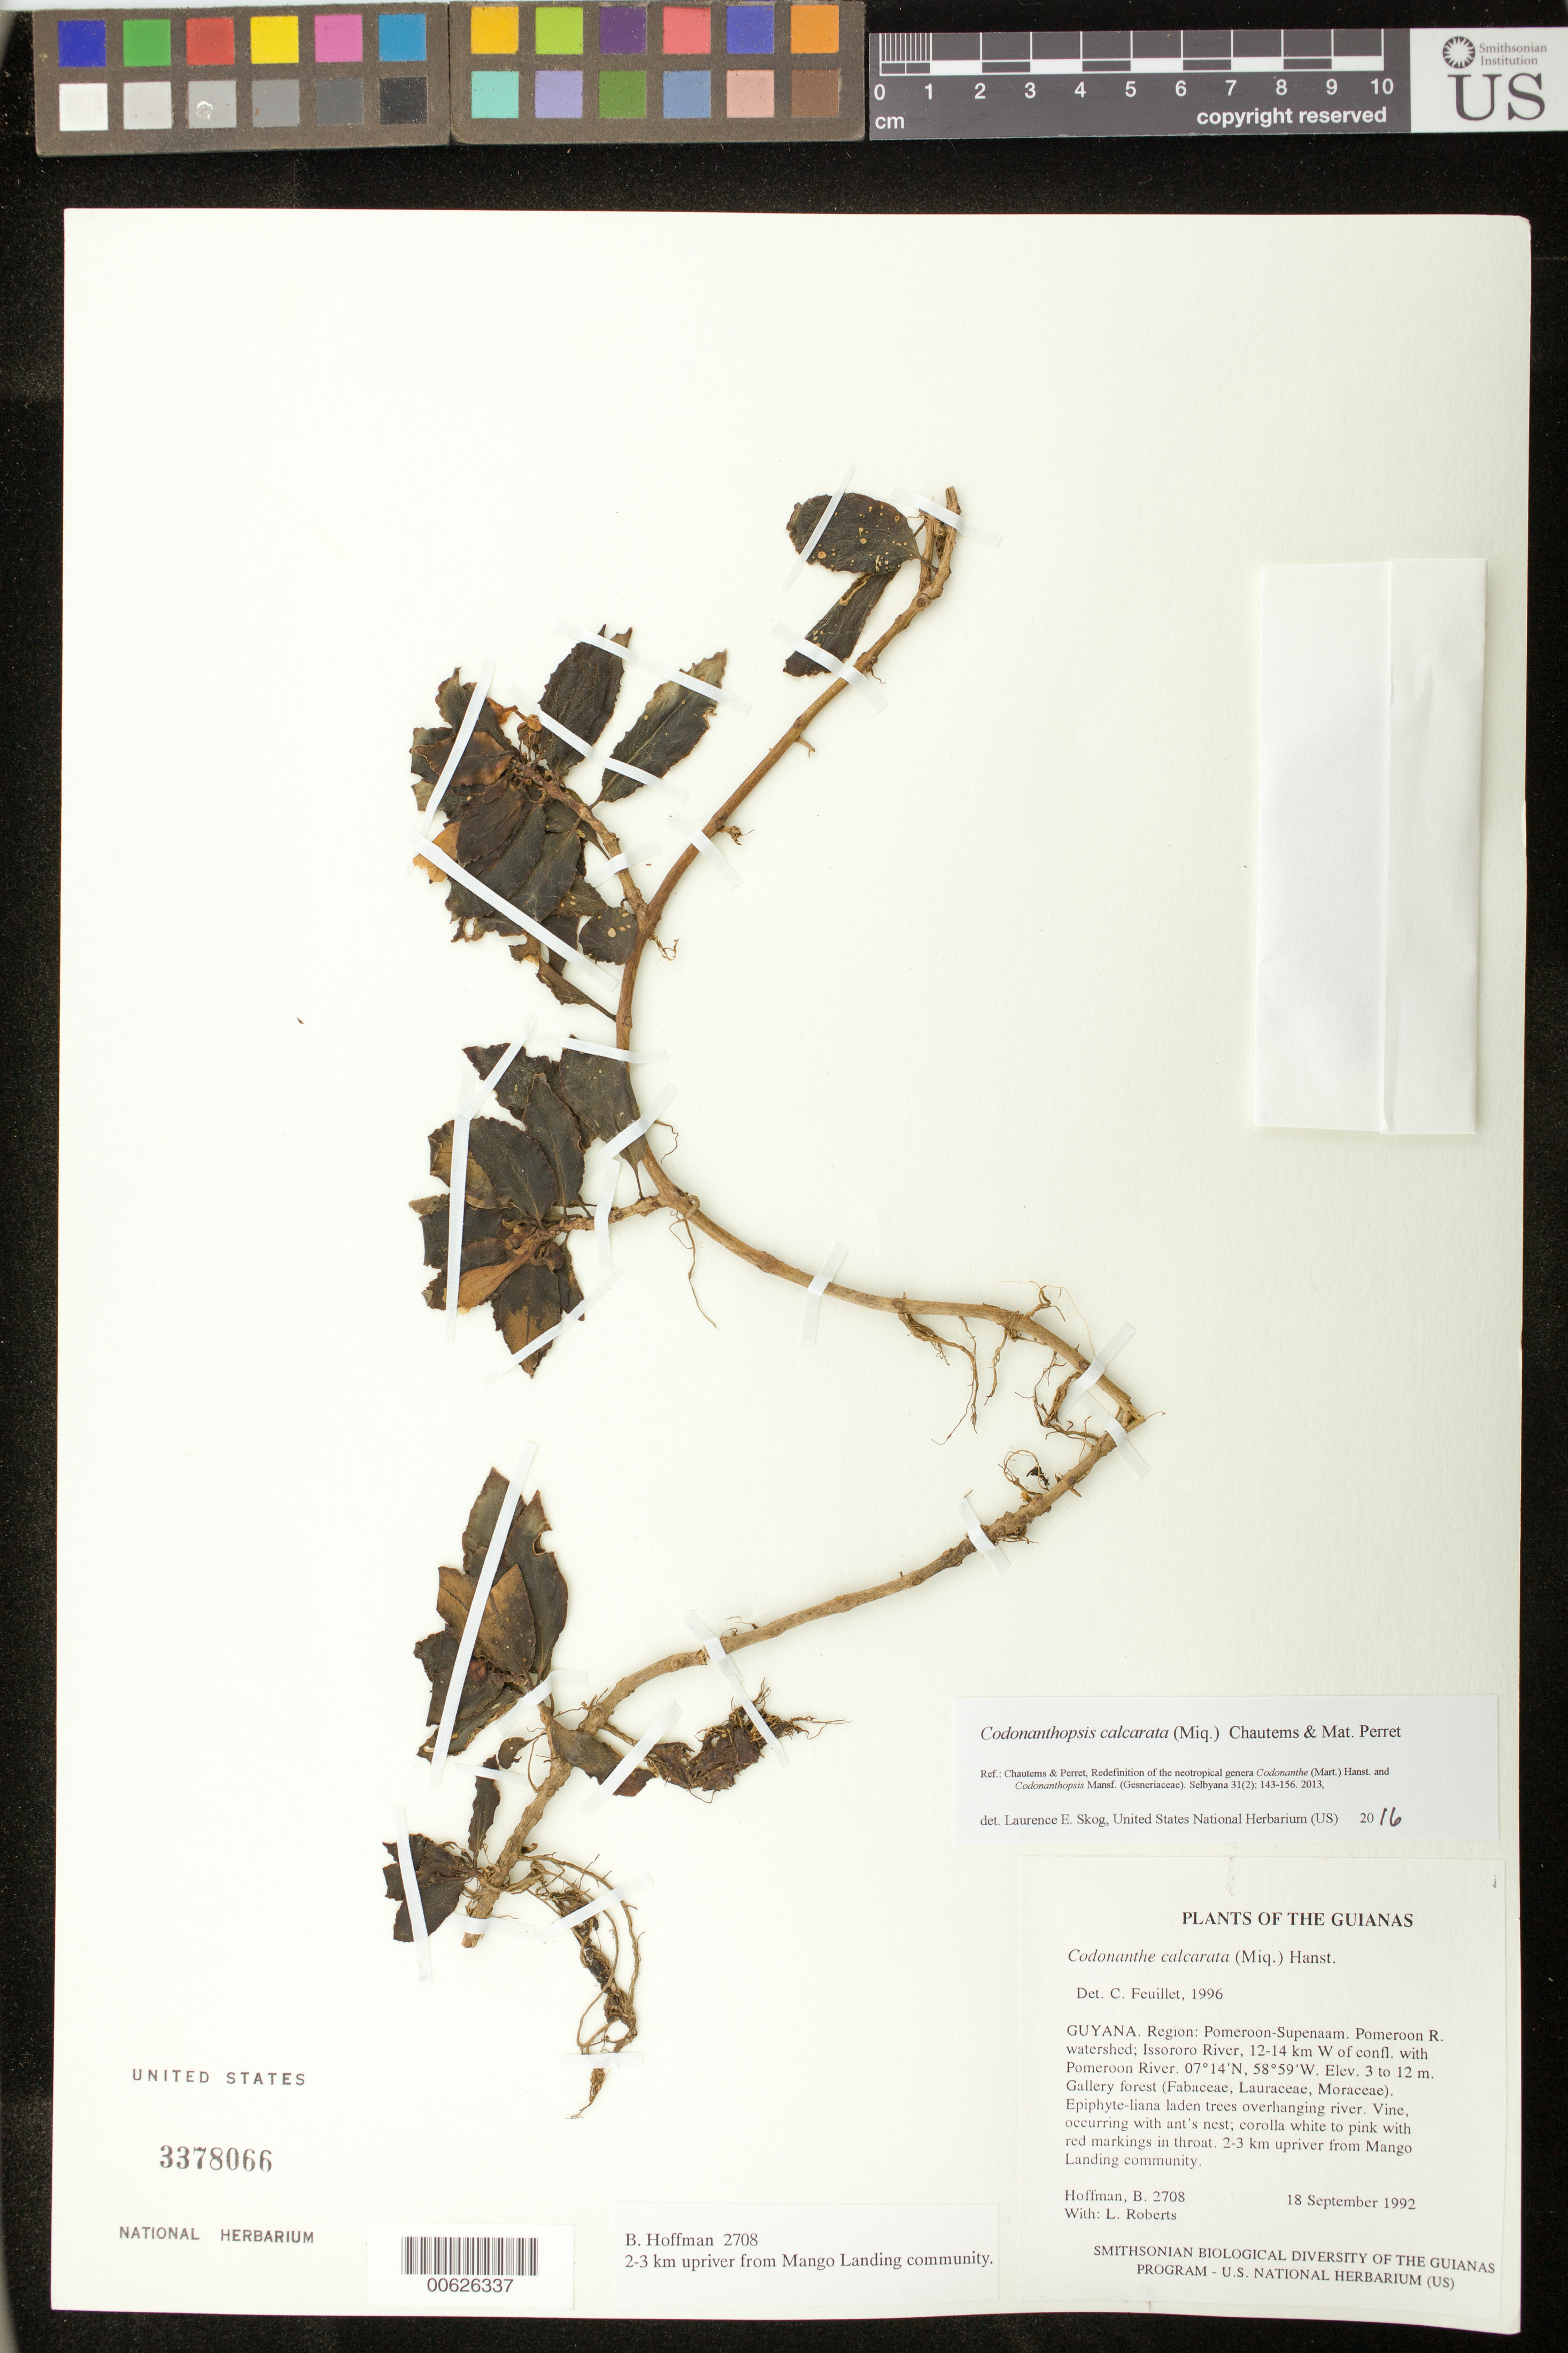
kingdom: Plantae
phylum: Tracheophyta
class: Magnoliopsida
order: Lamiales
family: Gesneriaceae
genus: Codonanthopsis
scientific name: Codonanthopsis calcarata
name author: (Miq.) Chautems & Mat.Perret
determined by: Skog, Laurence E.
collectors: B. Hoffman & L. Roberts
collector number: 2708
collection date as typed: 18 Sep 1992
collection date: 1992-09-18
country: Guyana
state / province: Pomeroon-Supenaam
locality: Pomeroon R. watershed; Issororo River, 12-14 km W of confl. with Pomeroon River, 2-3 km upriver from Mango Landing community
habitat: Gallery forest; epiphyte-liana trees overhanging river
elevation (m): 3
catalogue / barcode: US 3378066